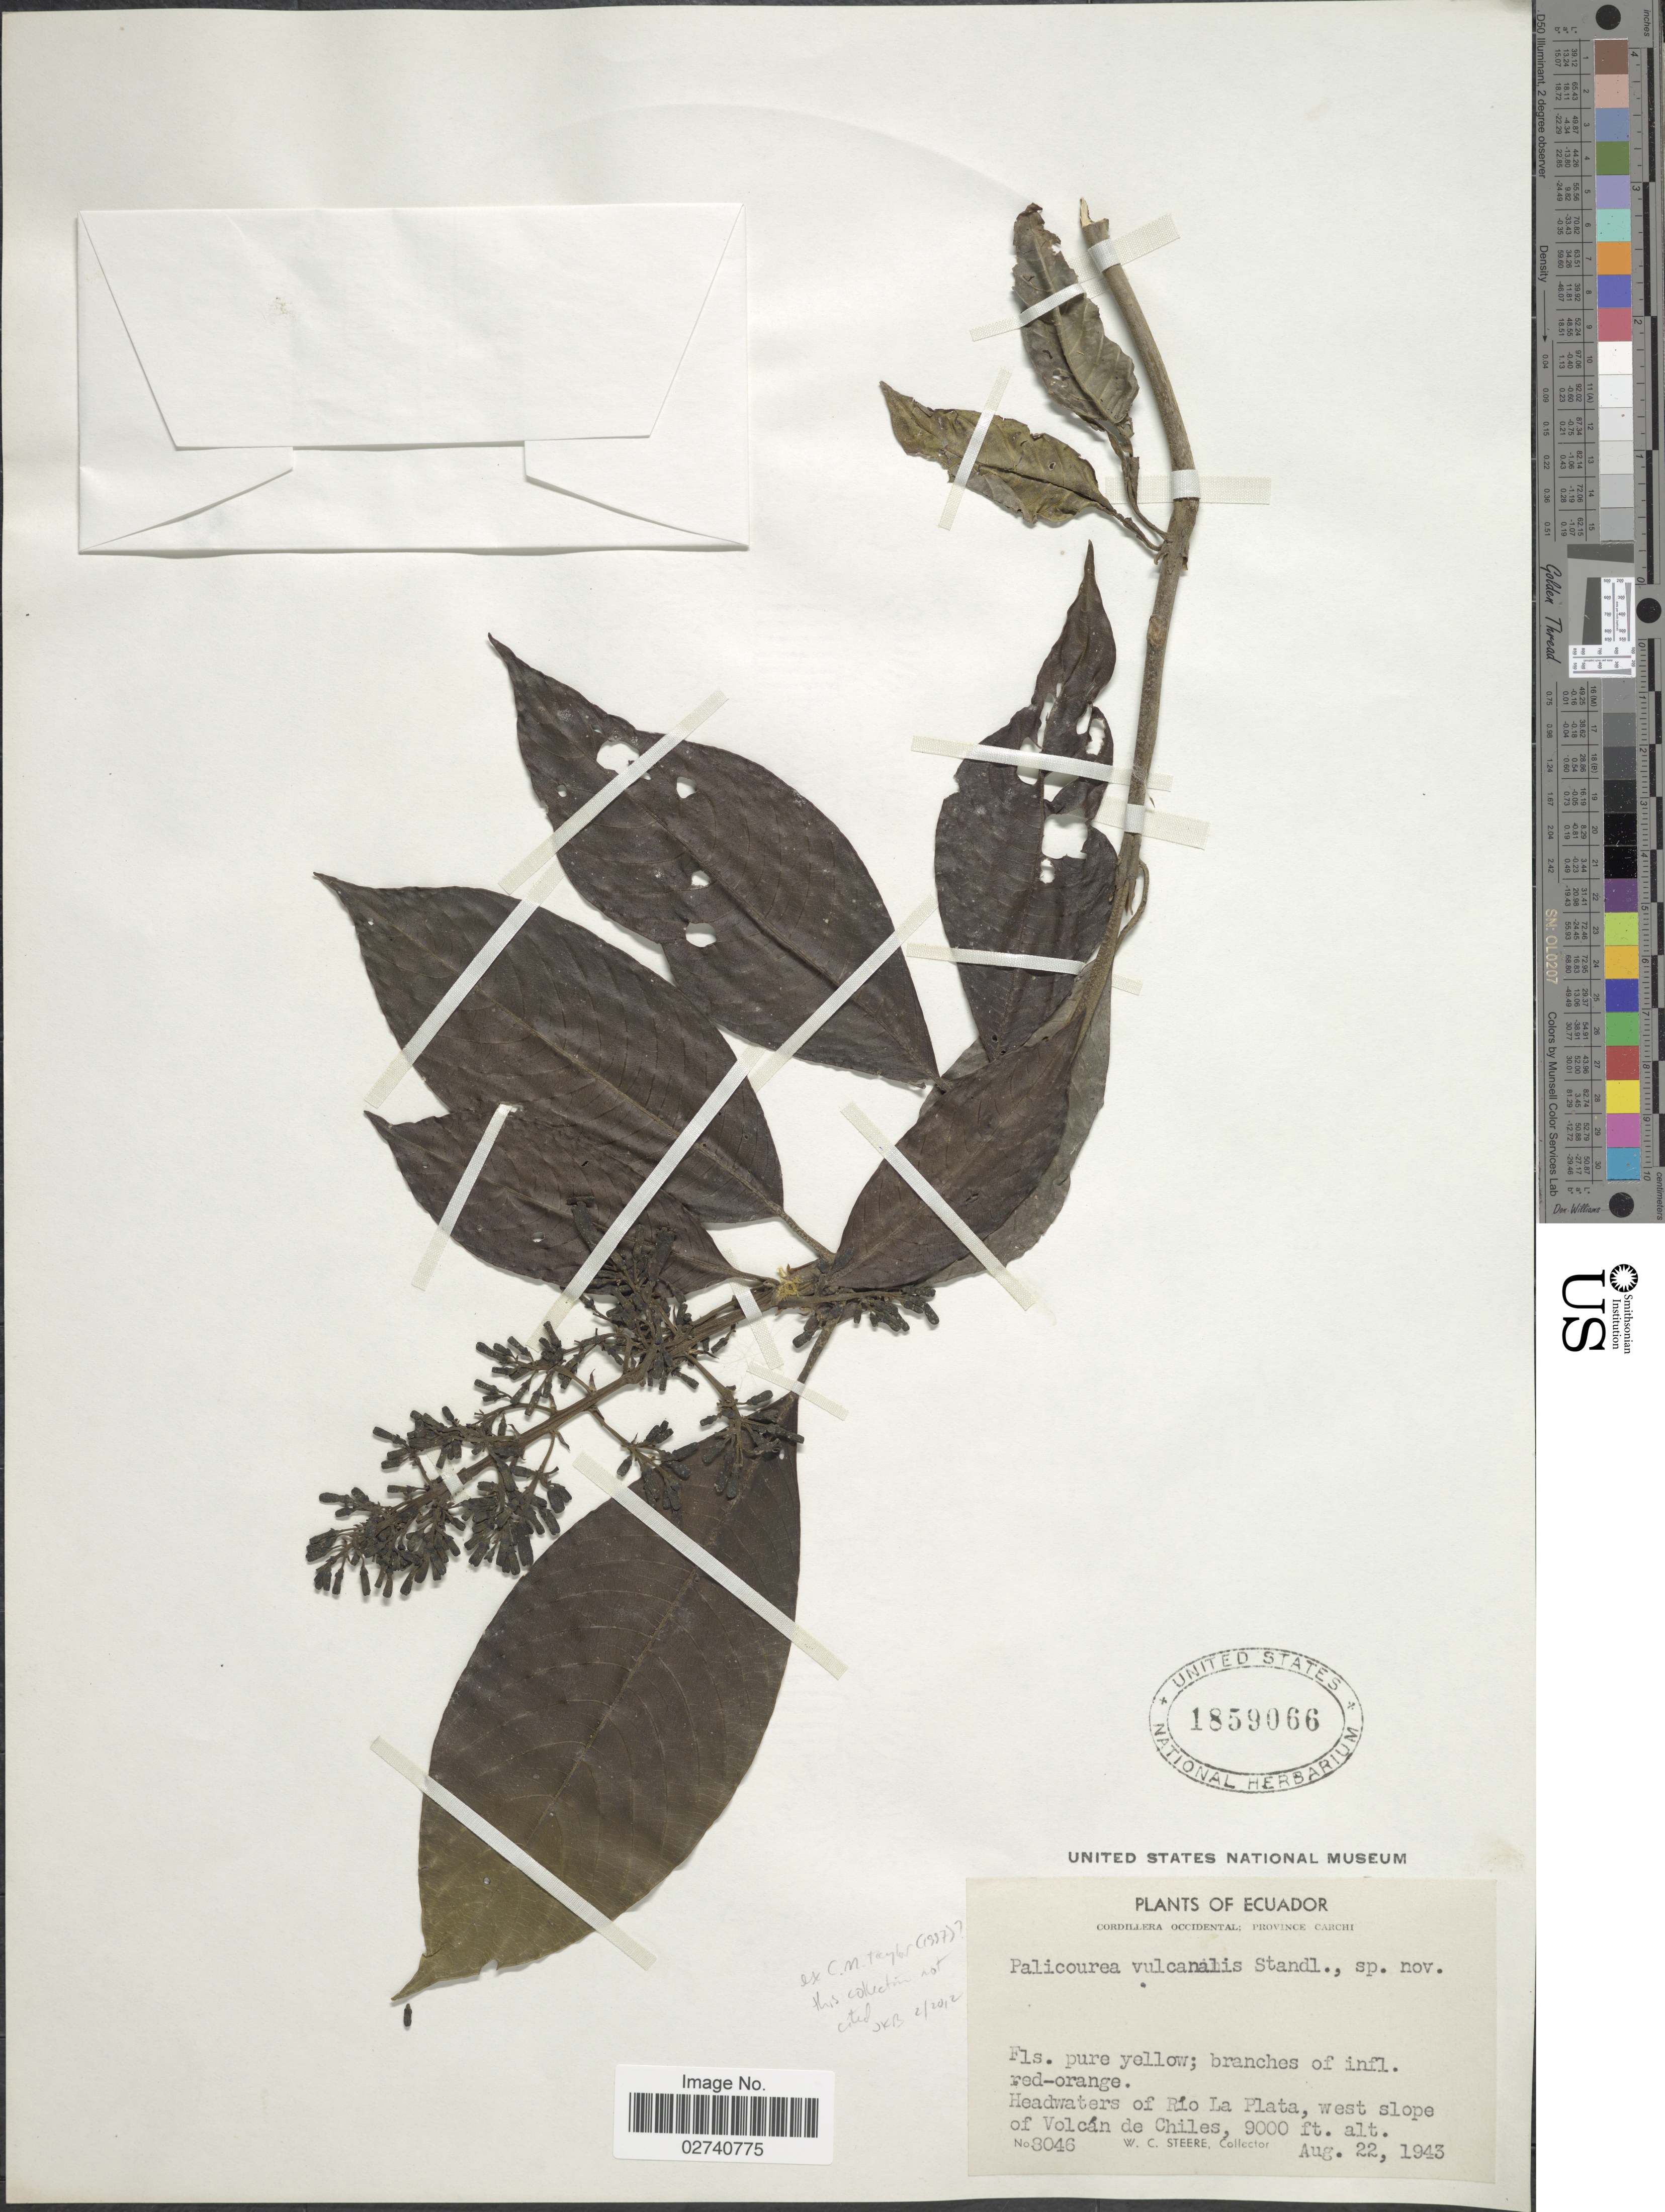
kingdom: Plantae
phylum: Tracheophyta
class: Magnoliopsida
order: Gentianales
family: Rubiaceae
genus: Palicourea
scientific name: Palicourea vulcanalis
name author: Standl. ex C.M. Taylor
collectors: W. C. Steere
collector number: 3046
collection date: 1943-08-22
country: Ecuador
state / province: Carchi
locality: Cordillera Occidental. headwaters of Rio La Plata, west slope of Volcan de Chiles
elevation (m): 2743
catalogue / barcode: US 1859066